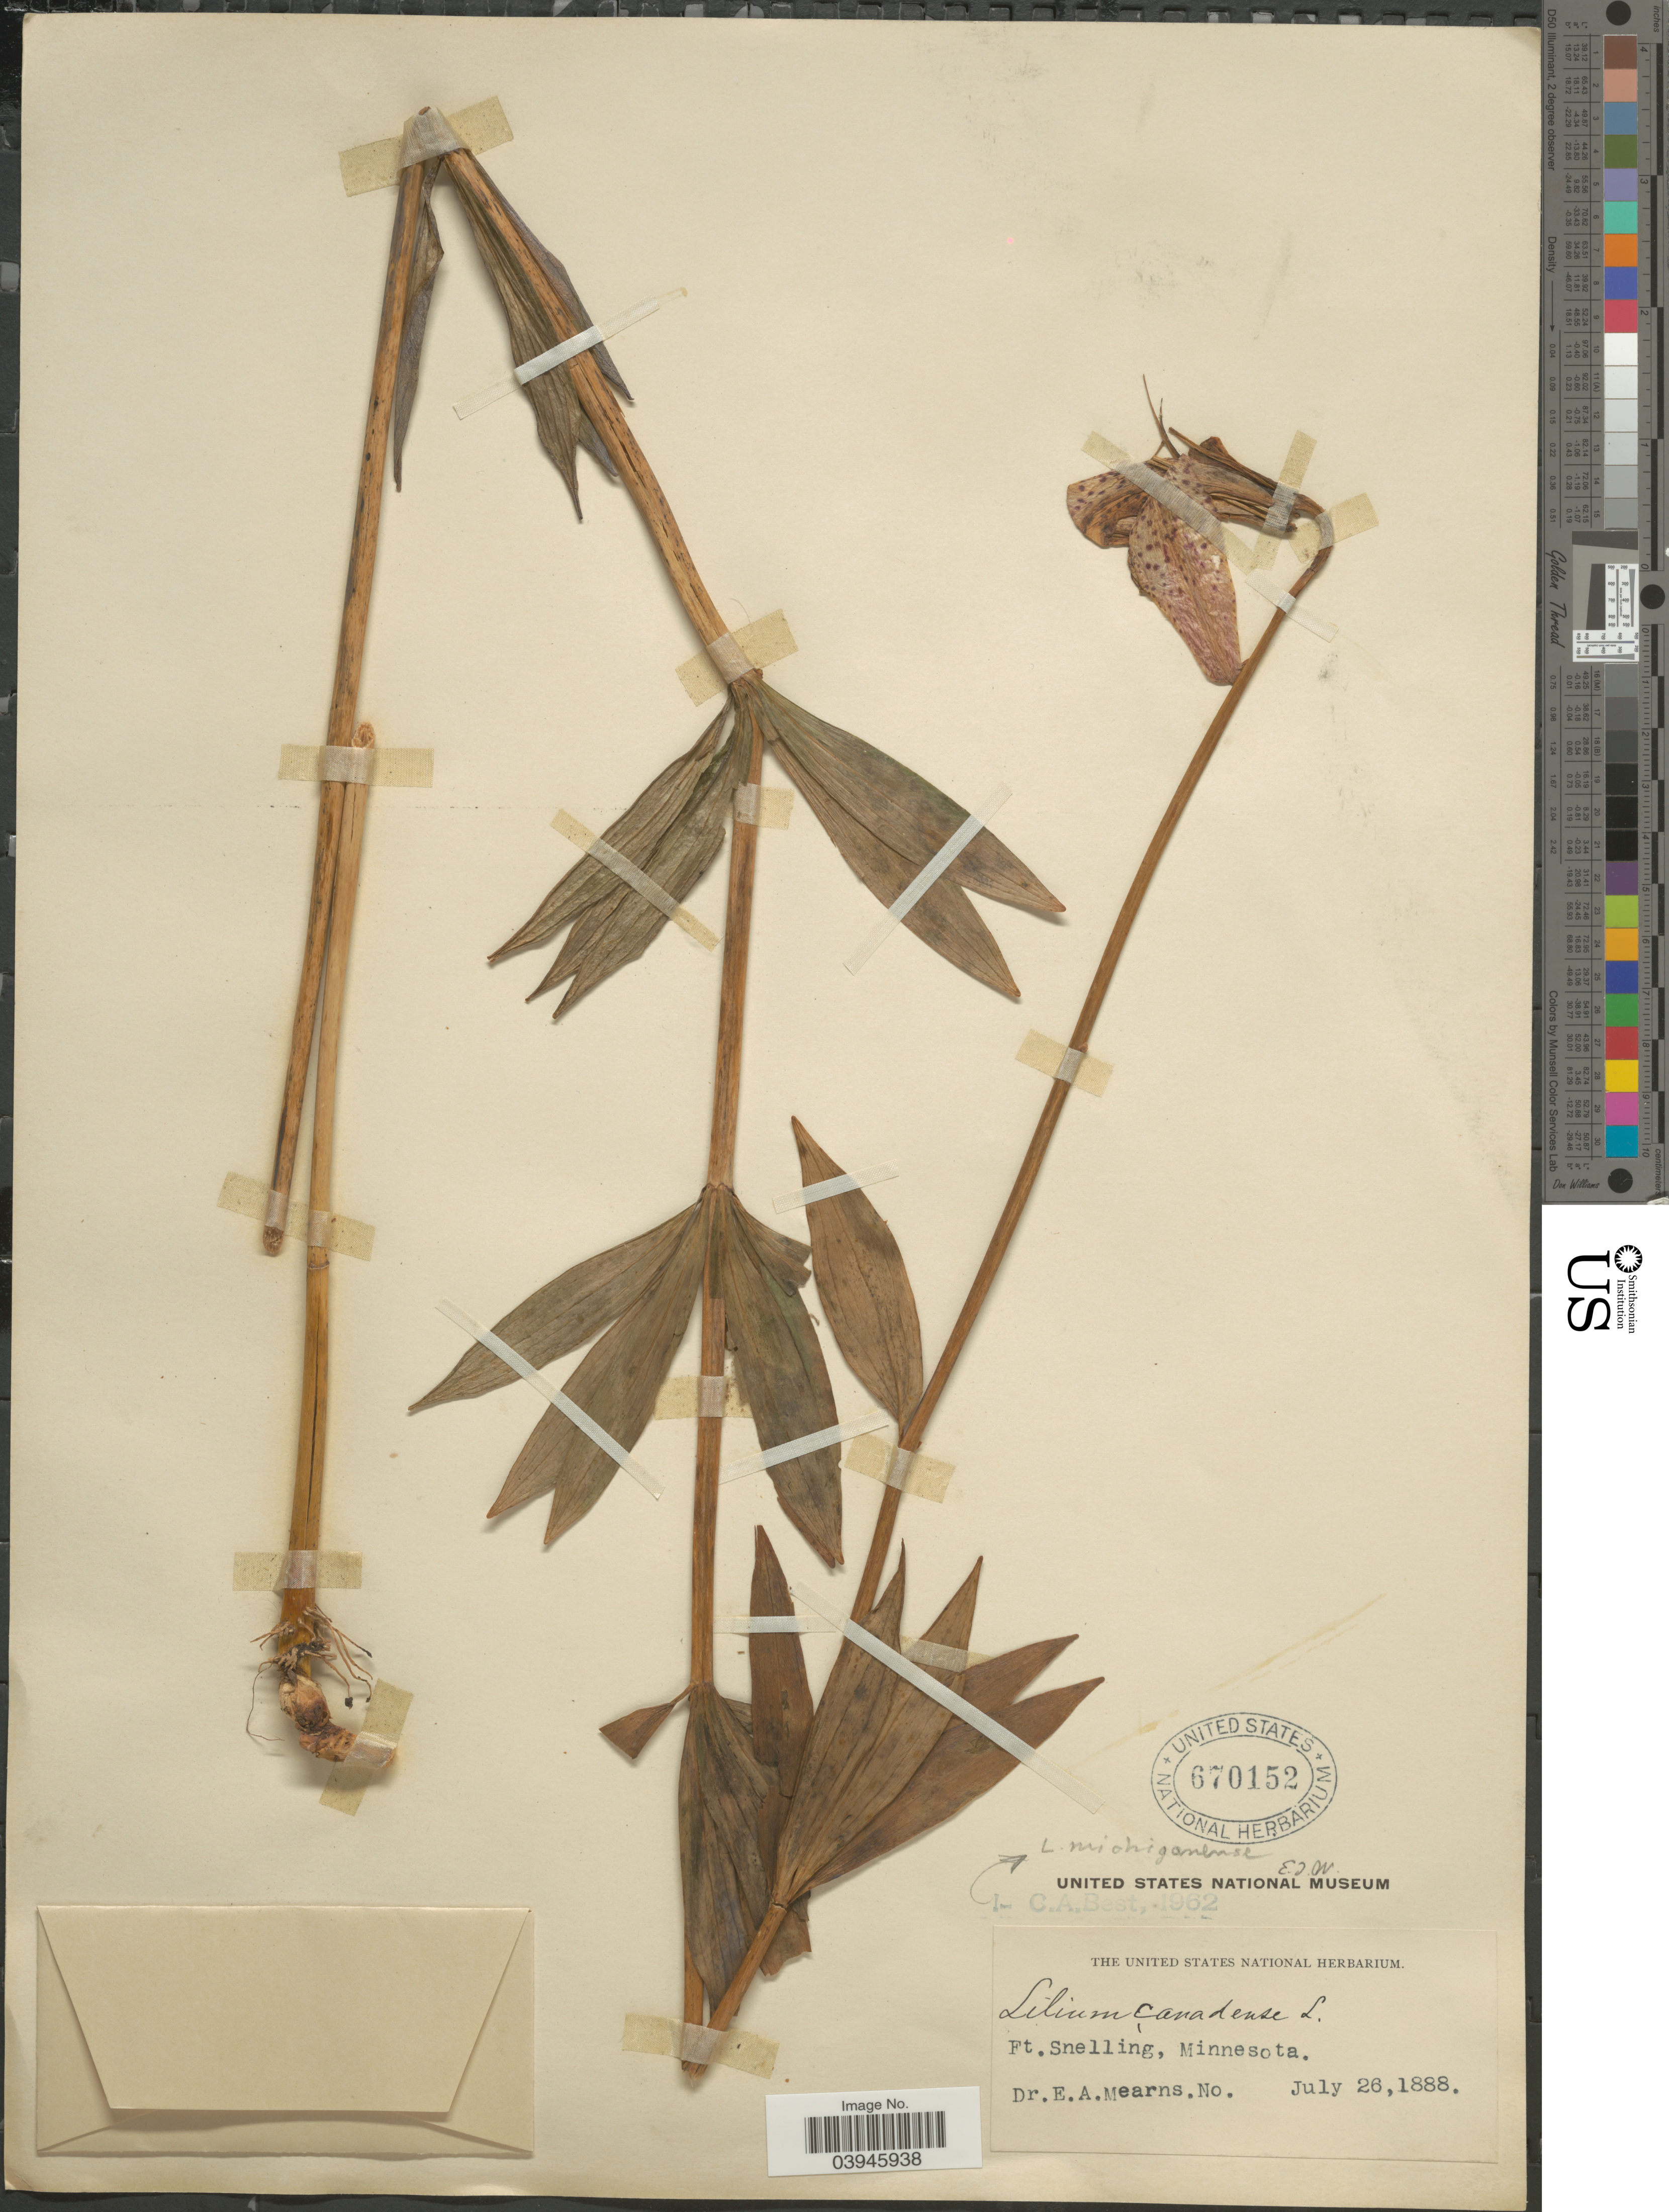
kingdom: Plantae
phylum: Tracheophyta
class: Liliopsida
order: Liliales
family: Liliaceae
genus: Lilium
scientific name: Lilium michiganense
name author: Farw.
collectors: E. A. Mearns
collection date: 1888-07-26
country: United States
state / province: Minnesota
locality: Ft. Snelling.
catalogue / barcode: US 670152